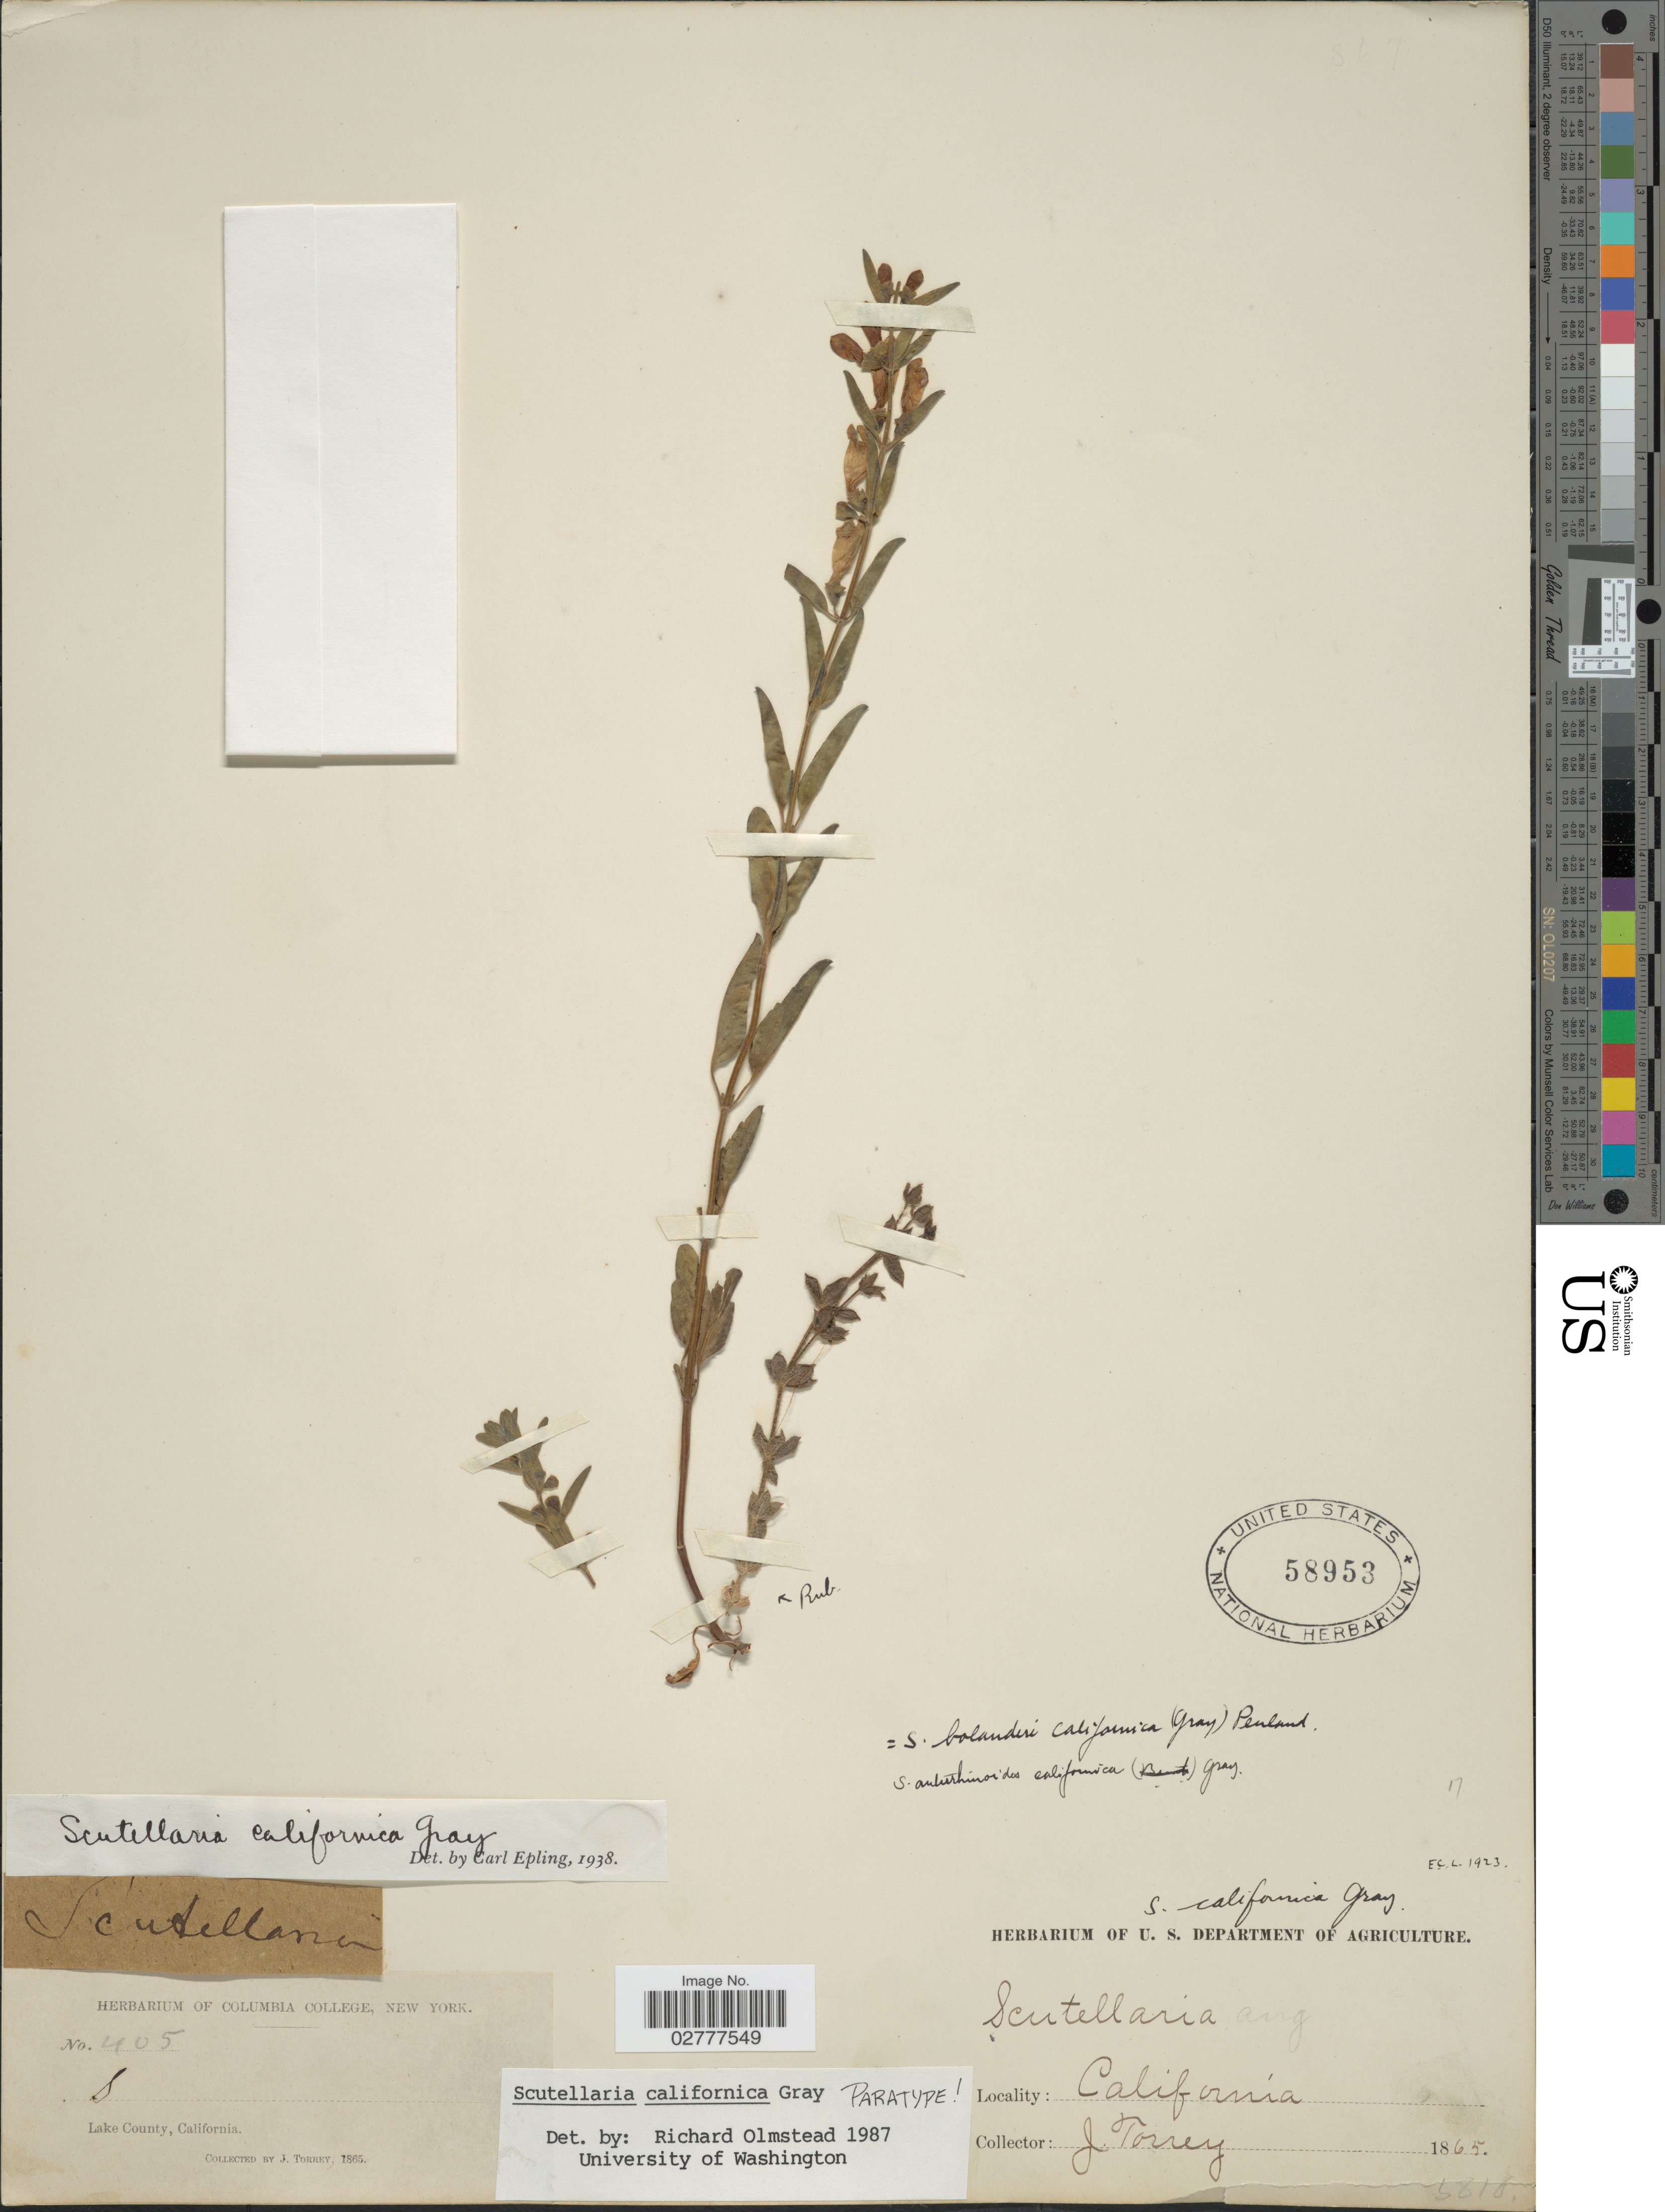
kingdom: Plantae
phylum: Tracheophyta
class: Magnoliopsida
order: Lamiales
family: Lamiaceae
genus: Scutellaria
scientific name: Scutellaria californica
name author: A. Gray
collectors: J. Torrey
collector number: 405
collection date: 1865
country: United States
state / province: California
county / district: Lake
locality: Lake County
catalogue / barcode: US 58953